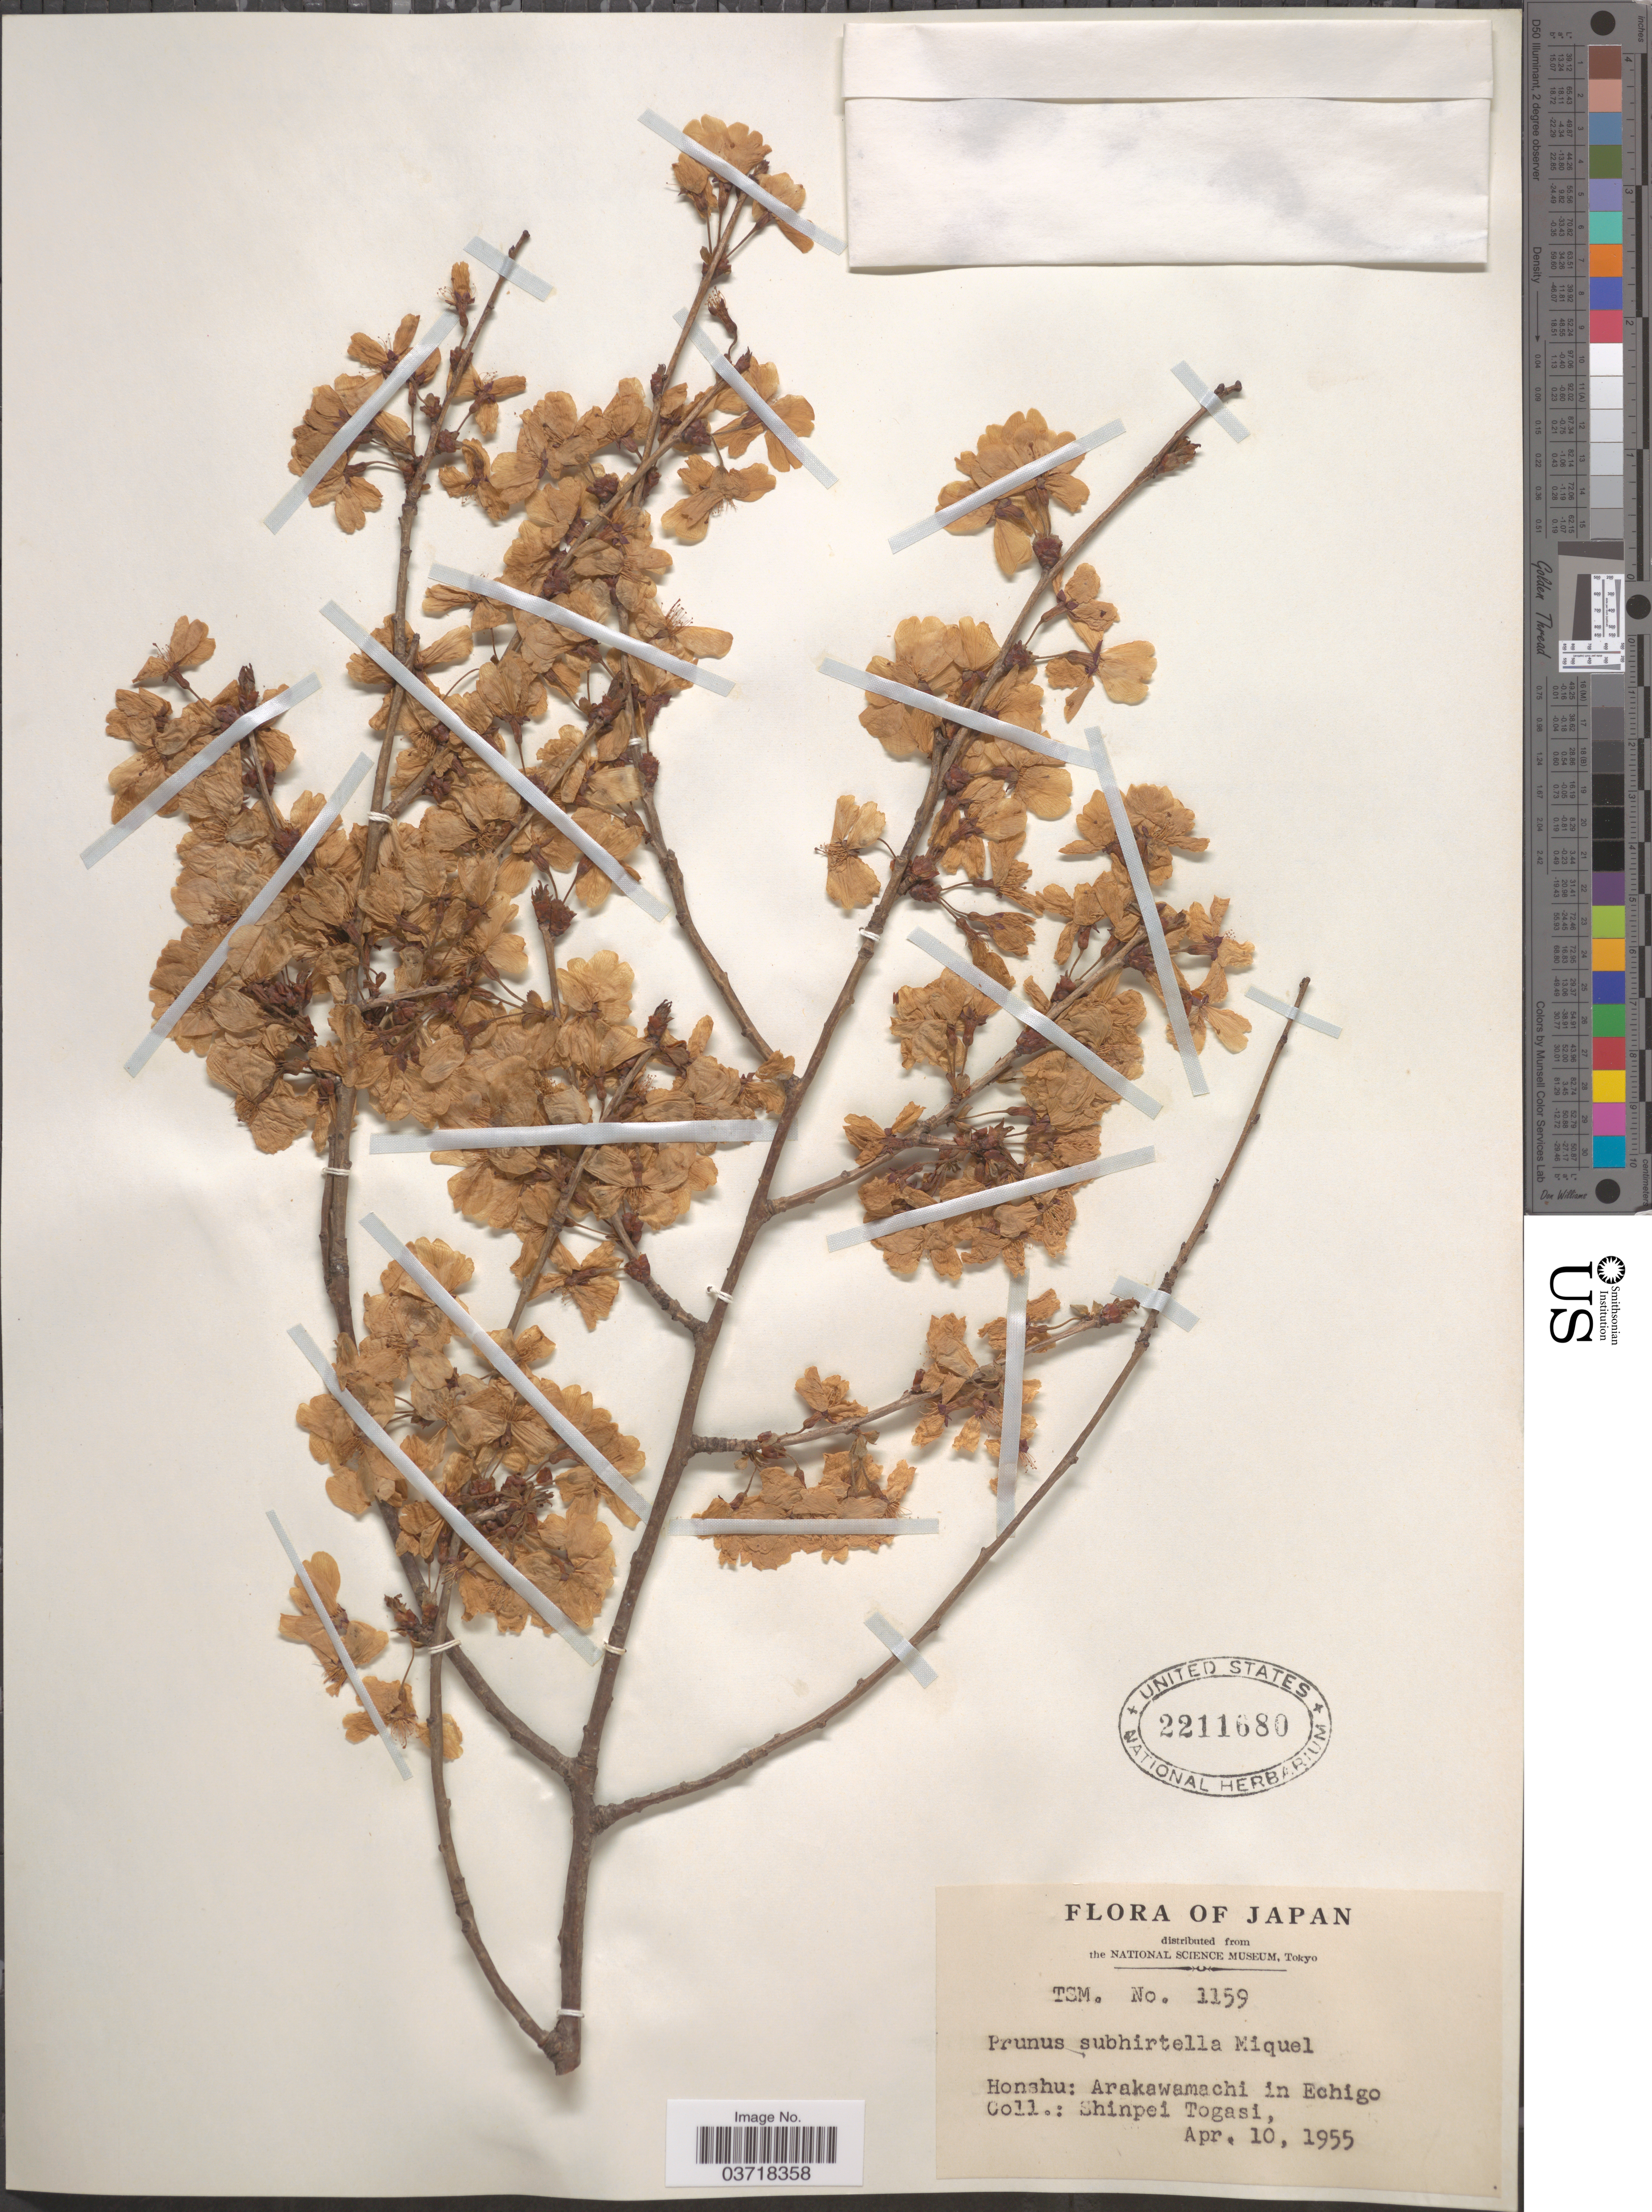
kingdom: Plantae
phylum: Tracheophyta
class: Magnoliopsida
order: Rosales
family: Rosaceae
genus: Prunus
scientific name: Prunus subhirtella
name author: Miq.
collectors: S. Togasi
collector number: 1159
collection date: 1955-04-10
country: Japan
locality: Honshu: Arakawamachi in Echigo.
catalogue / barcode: US 2211680